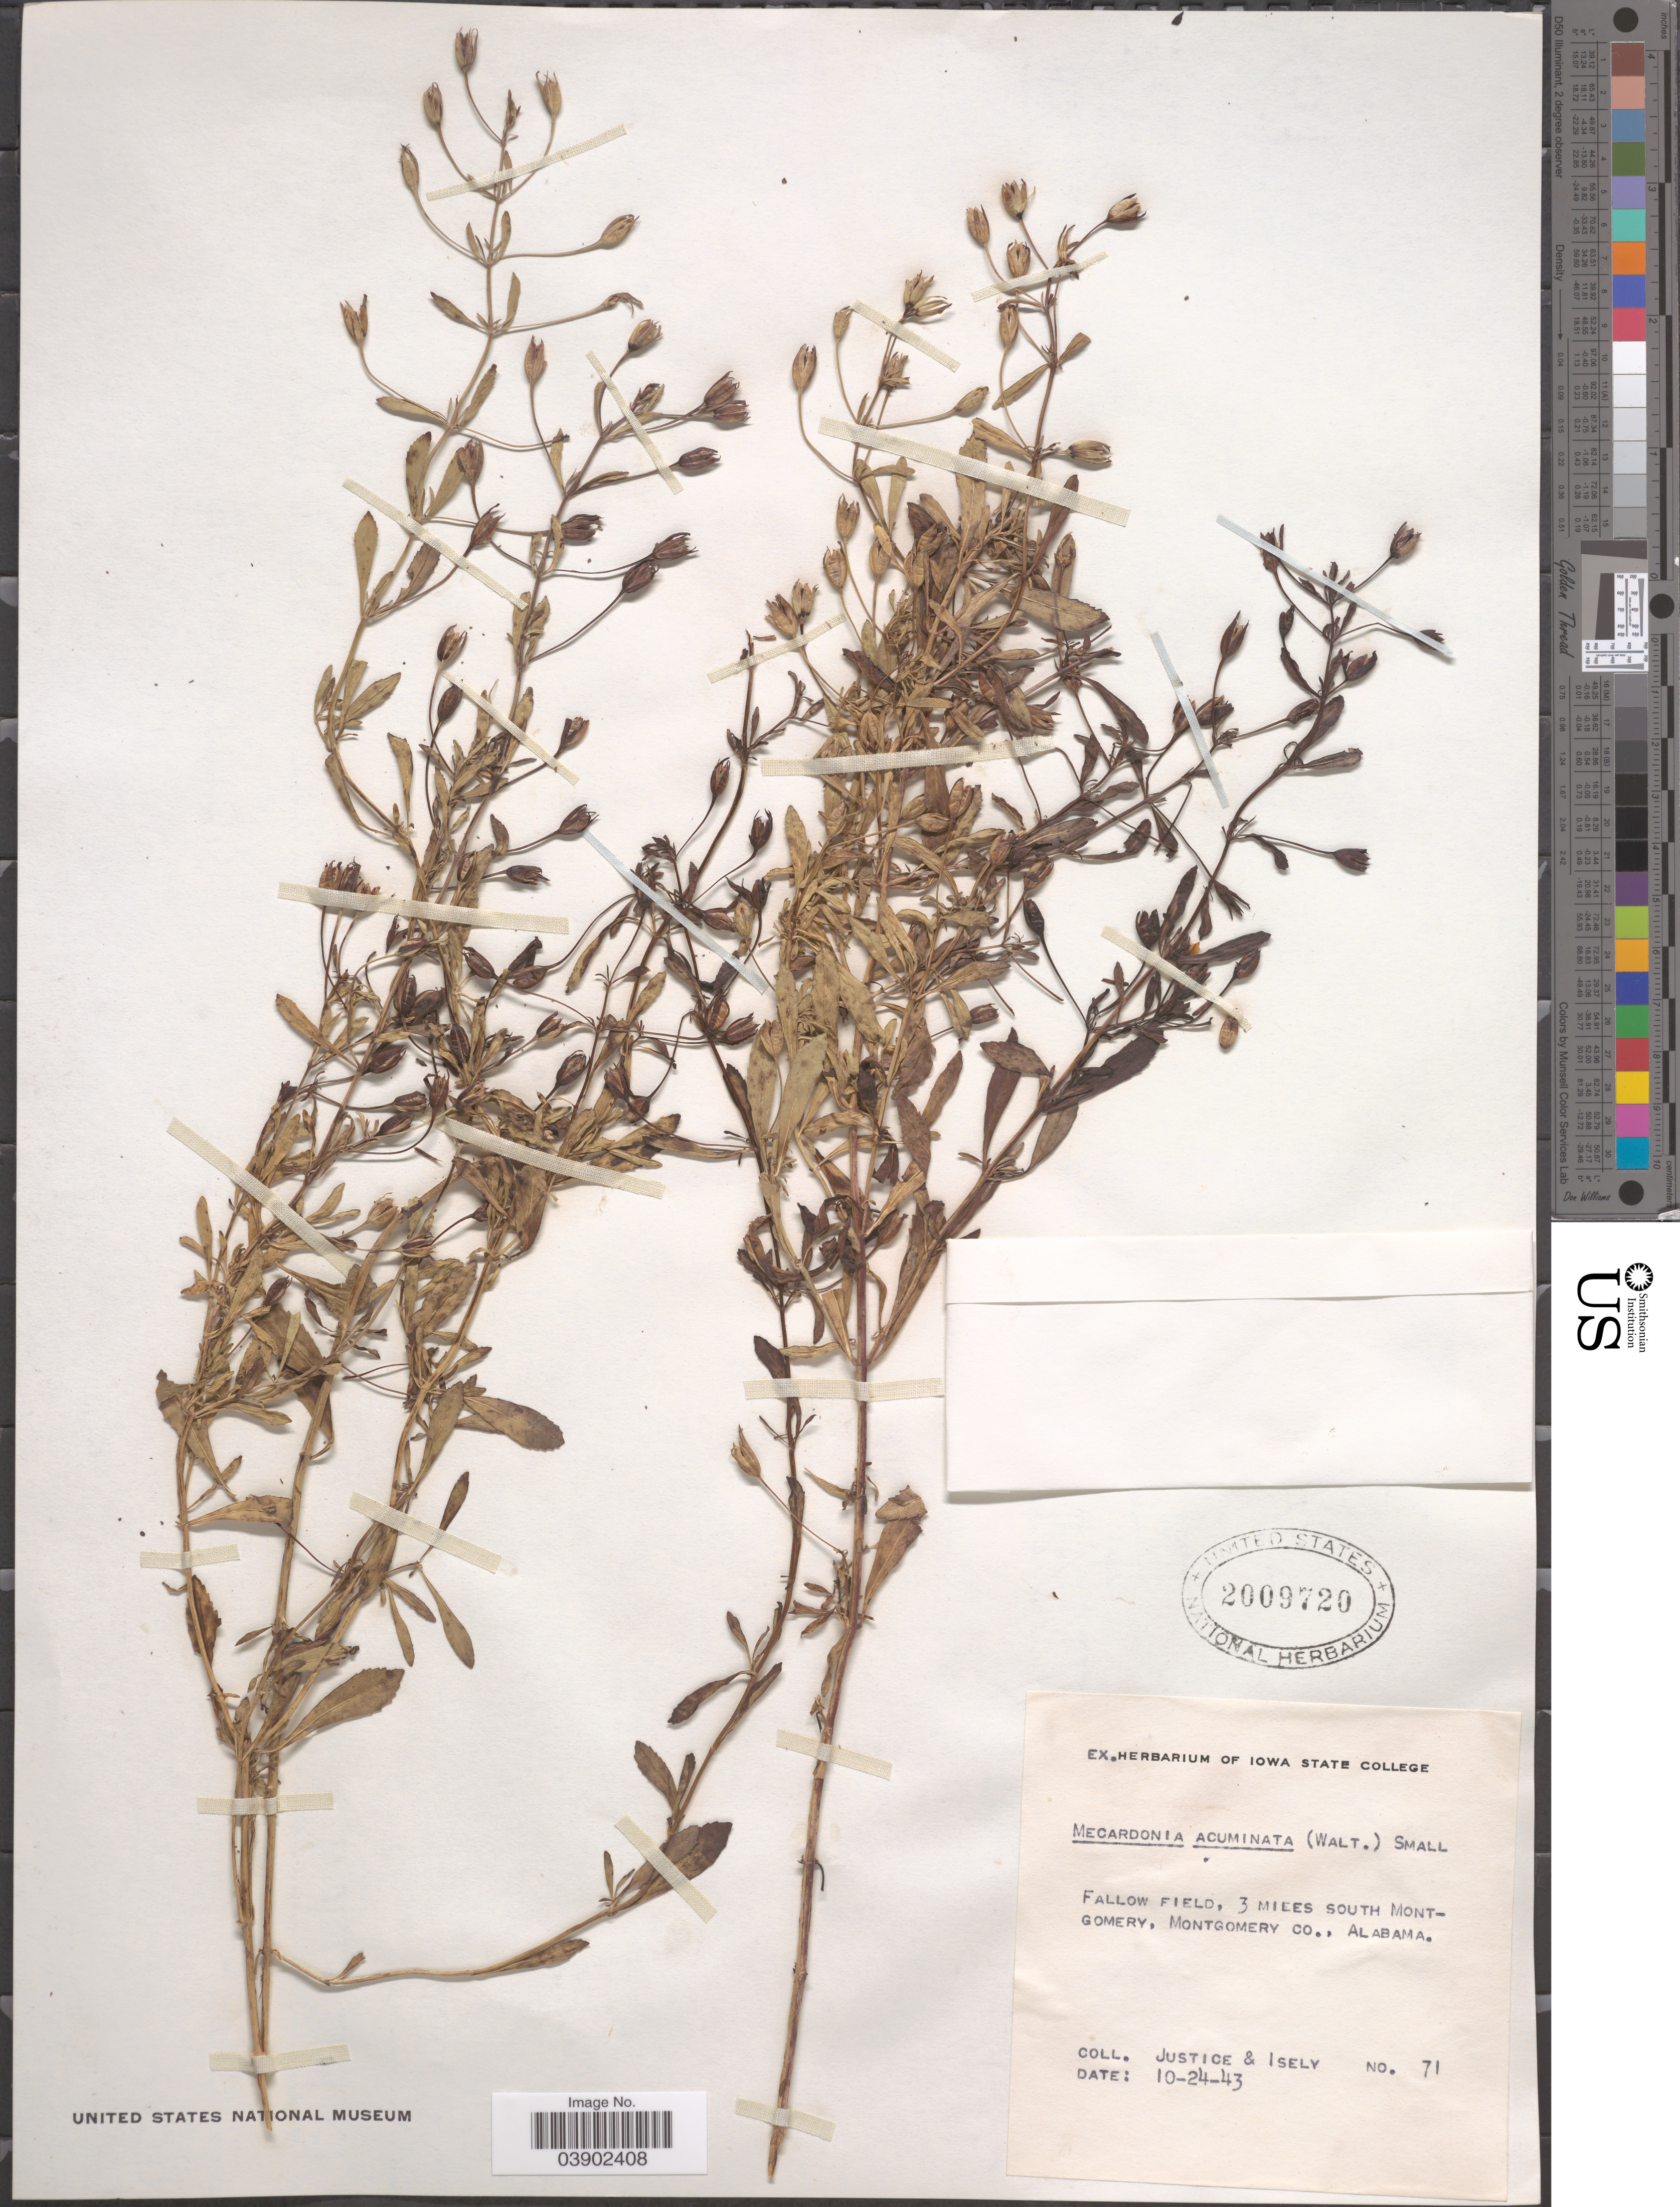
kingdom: Plantae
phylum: Tracheophyta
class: Magnoliopsida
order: Lamiales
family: Plantaginaceae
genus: Mecardonia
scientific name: Mecardonia vandellioides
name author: (Kunth) Pennell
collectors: Justice & Isely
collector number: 71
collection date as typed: Transcribed d/m/y: 24/10/43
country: United States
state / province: Alabama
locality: Fallow field, 3 miles south Montgomery, Montgomery Co.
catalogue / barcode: US 2009720